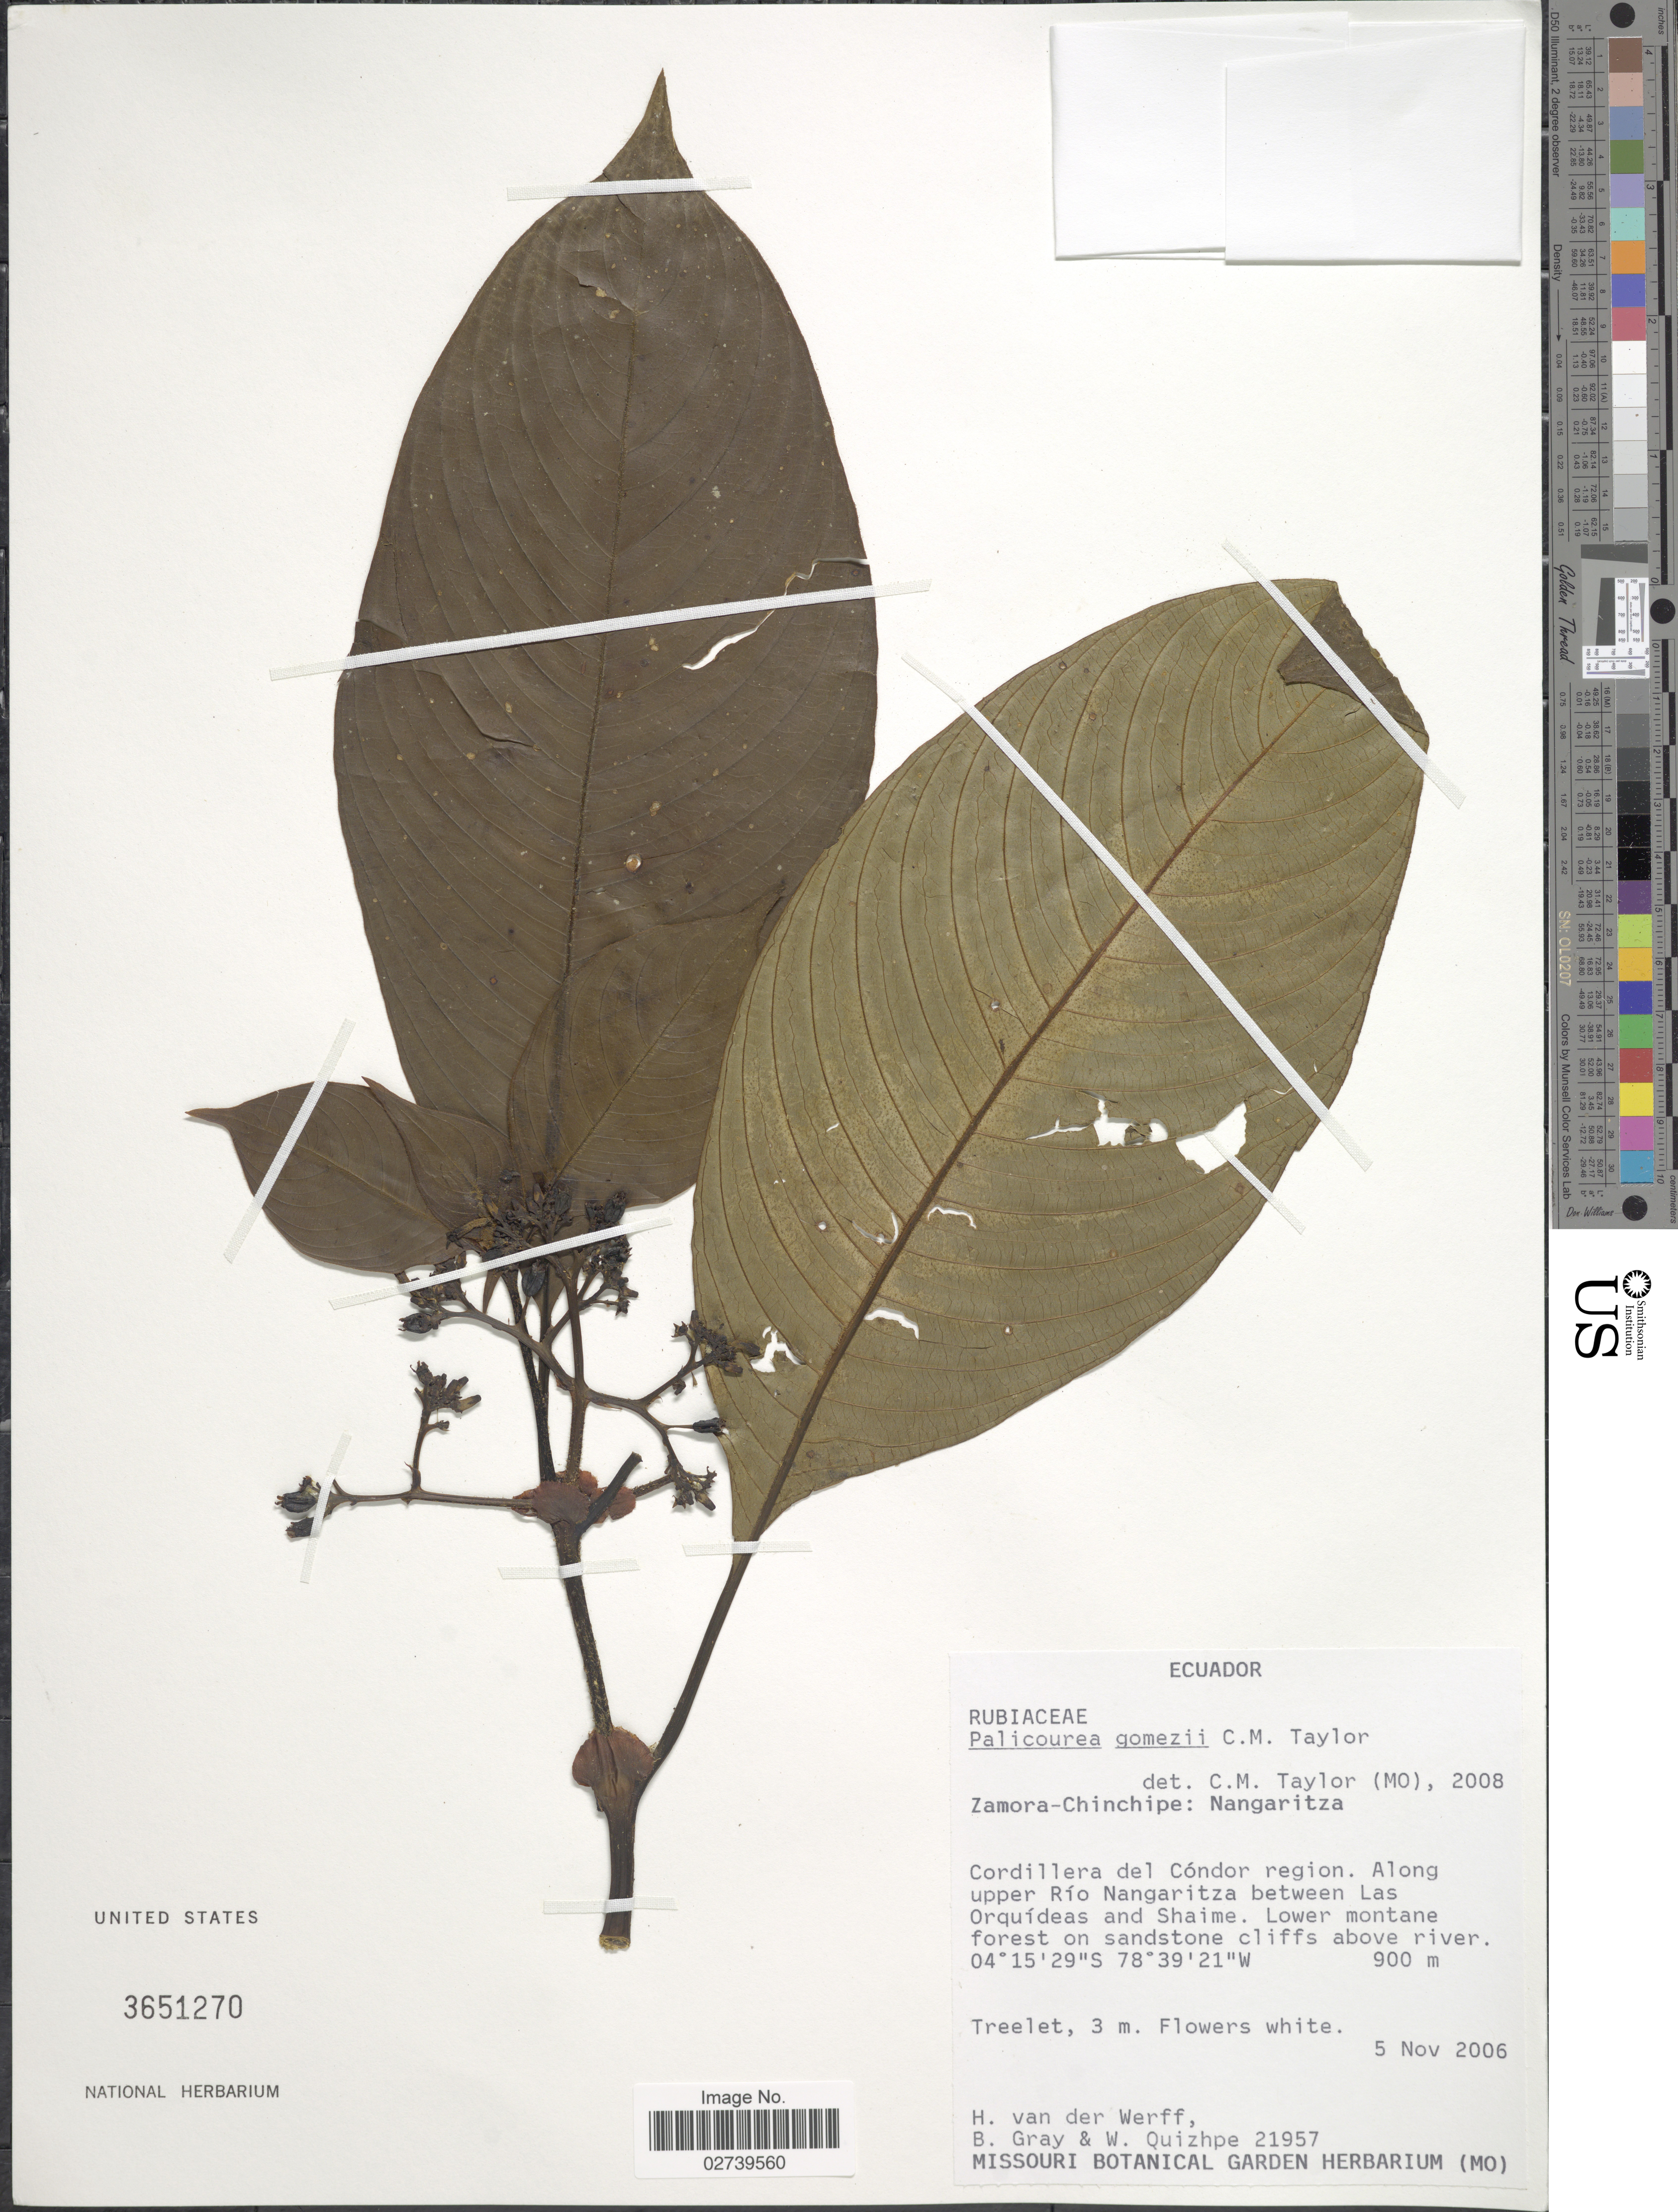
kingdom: Plantae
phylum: Tracheophyta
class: Magnoliopsida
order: Gentianales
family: Rubiaceae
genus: Palicourea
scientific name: Palicourea gomezii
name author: C.M. Taylor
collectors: H. van der Werff, B. Gray & W. Quizhpe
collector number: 21957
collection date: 2006-11-05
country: Ecuador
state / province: Zamora-Chinchipe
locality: Nangaritza, Cordillera del Condor region, along upper Rio Nangaritza between Las Orquideas and Shaime, above river.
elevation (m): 900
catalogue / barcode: US 3651270